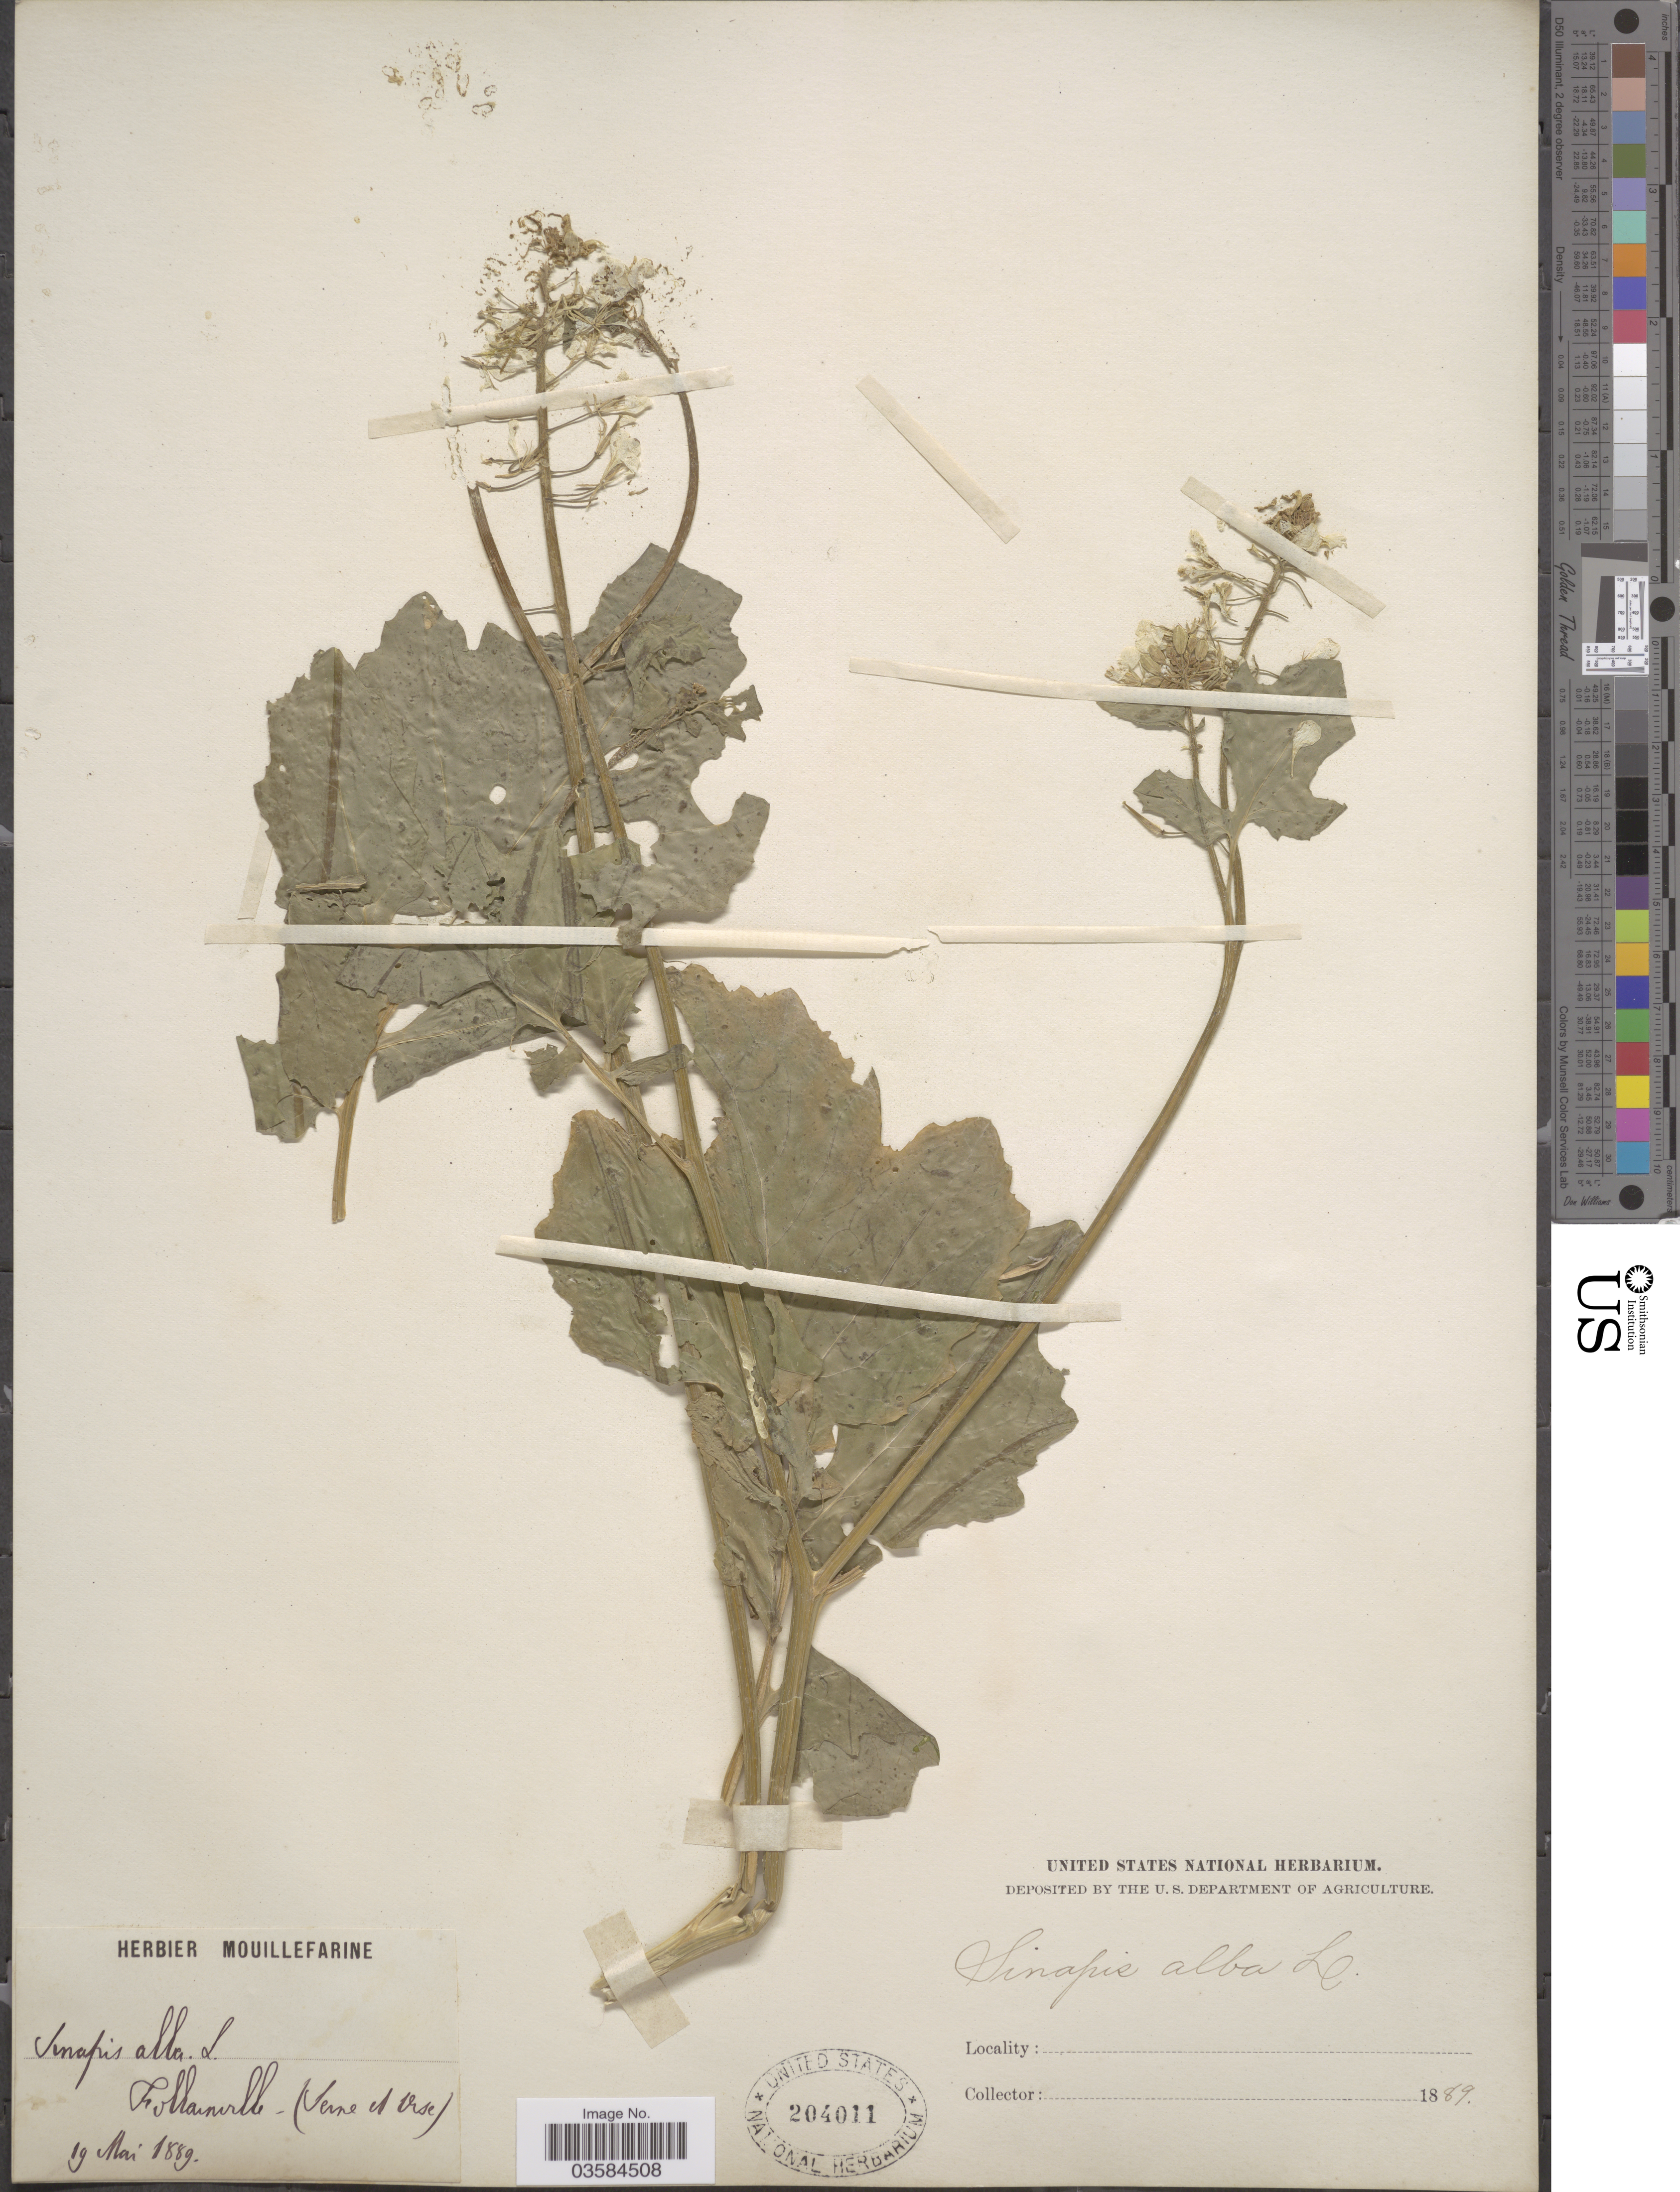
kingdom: Plantae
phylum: Tracheophyta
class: Magnoliopsida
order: Brassicales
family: Brassicaceae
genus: Sinapis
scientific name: Sinapis alba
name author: L.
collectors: ex herb. Mouillefarine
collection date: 1889-05-19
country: France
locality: F. Marnville (Seine et Oise).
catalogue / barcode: US 204011